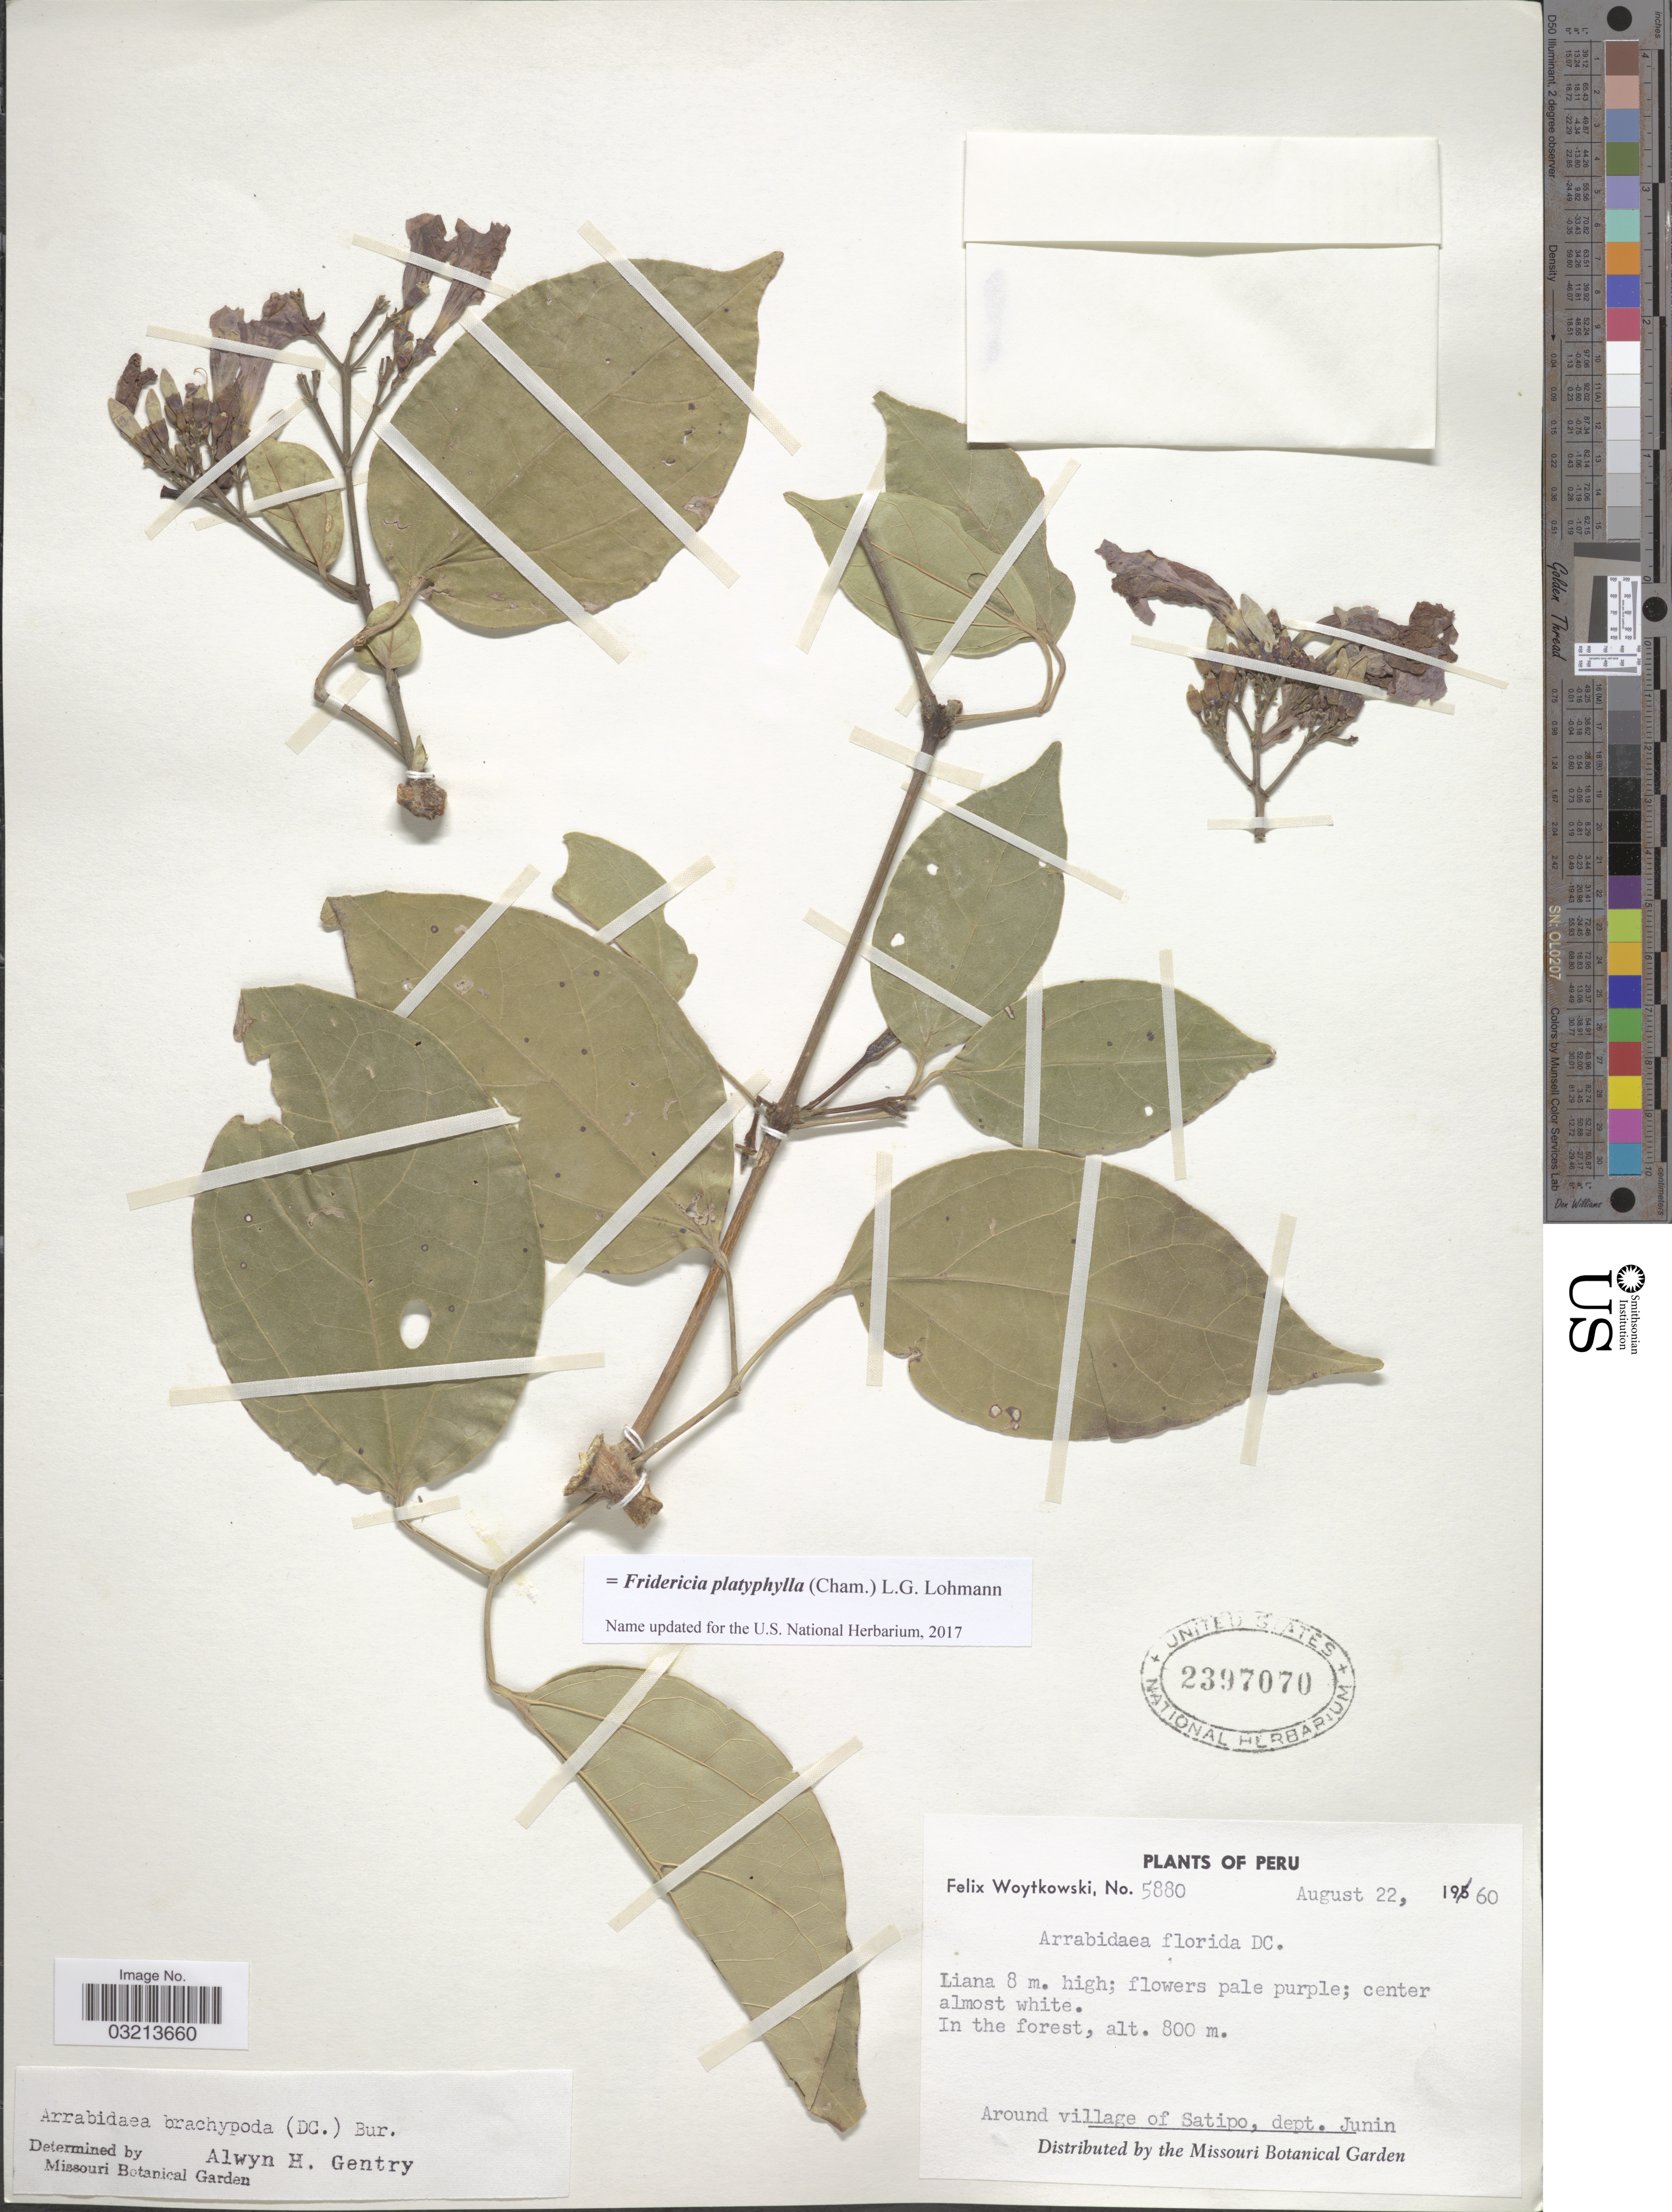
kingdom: Plantae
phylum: Tracheophyta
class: Magnoliopsida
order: Lamiales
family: Bignoniaceae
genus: Fridericia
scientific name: Fridericia platyphylla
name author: (Cham.) L.G. Lohmann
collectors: F. Woytkowski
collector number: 5880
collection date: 1960-08-22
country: Peru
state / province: Junín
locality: Around village of Satipo, dept. Junin.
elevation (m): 800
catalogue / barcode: US 2397070